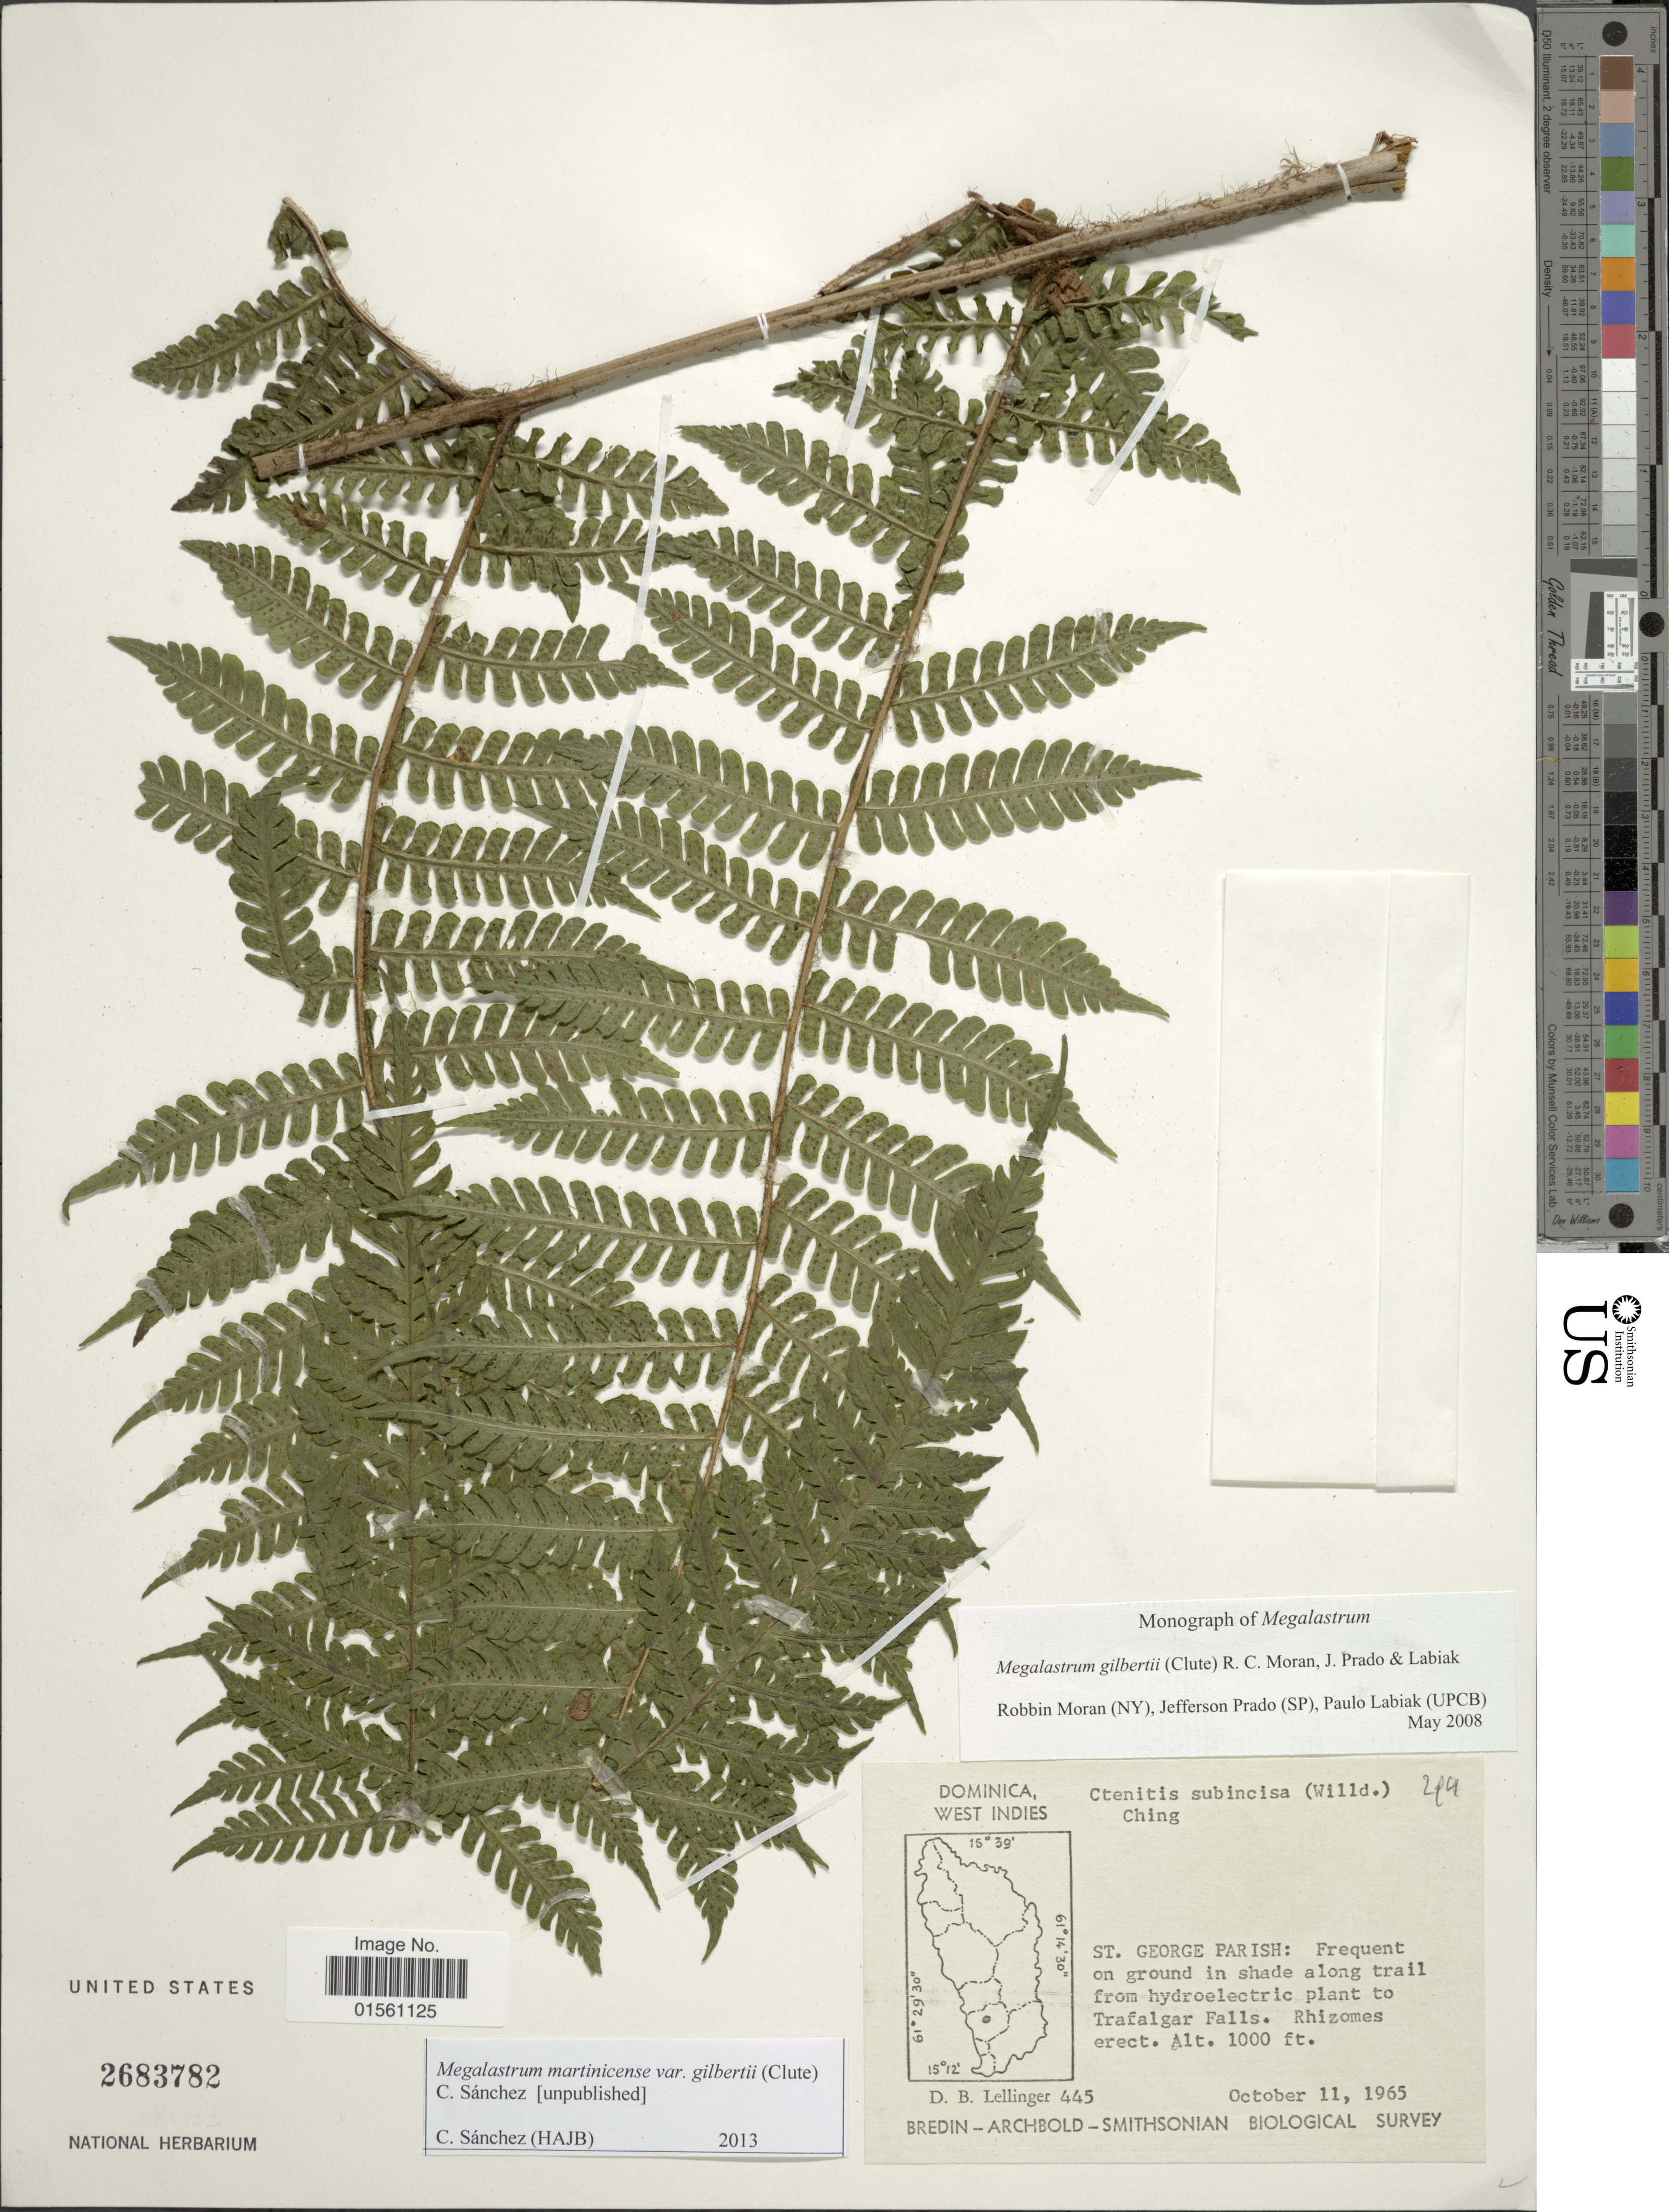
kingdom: Plantae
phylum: Tracheophyta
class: Polypodiopsida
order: Polypodiales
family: Dryopteridaceae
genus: Megalastrum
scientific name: Megalastrum gilbertii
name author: (Clute) R.C. Moran et al.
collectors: D. B. Lellinger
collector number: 445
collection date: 1965-10-11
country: Dominica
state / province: St. George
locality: West Indies, St George Parish: Frequent on ground in shade along trail from hydroelectric plant to Trafalgar Falls, Rhizomes erect.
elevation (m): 305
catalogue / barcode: US 2683782